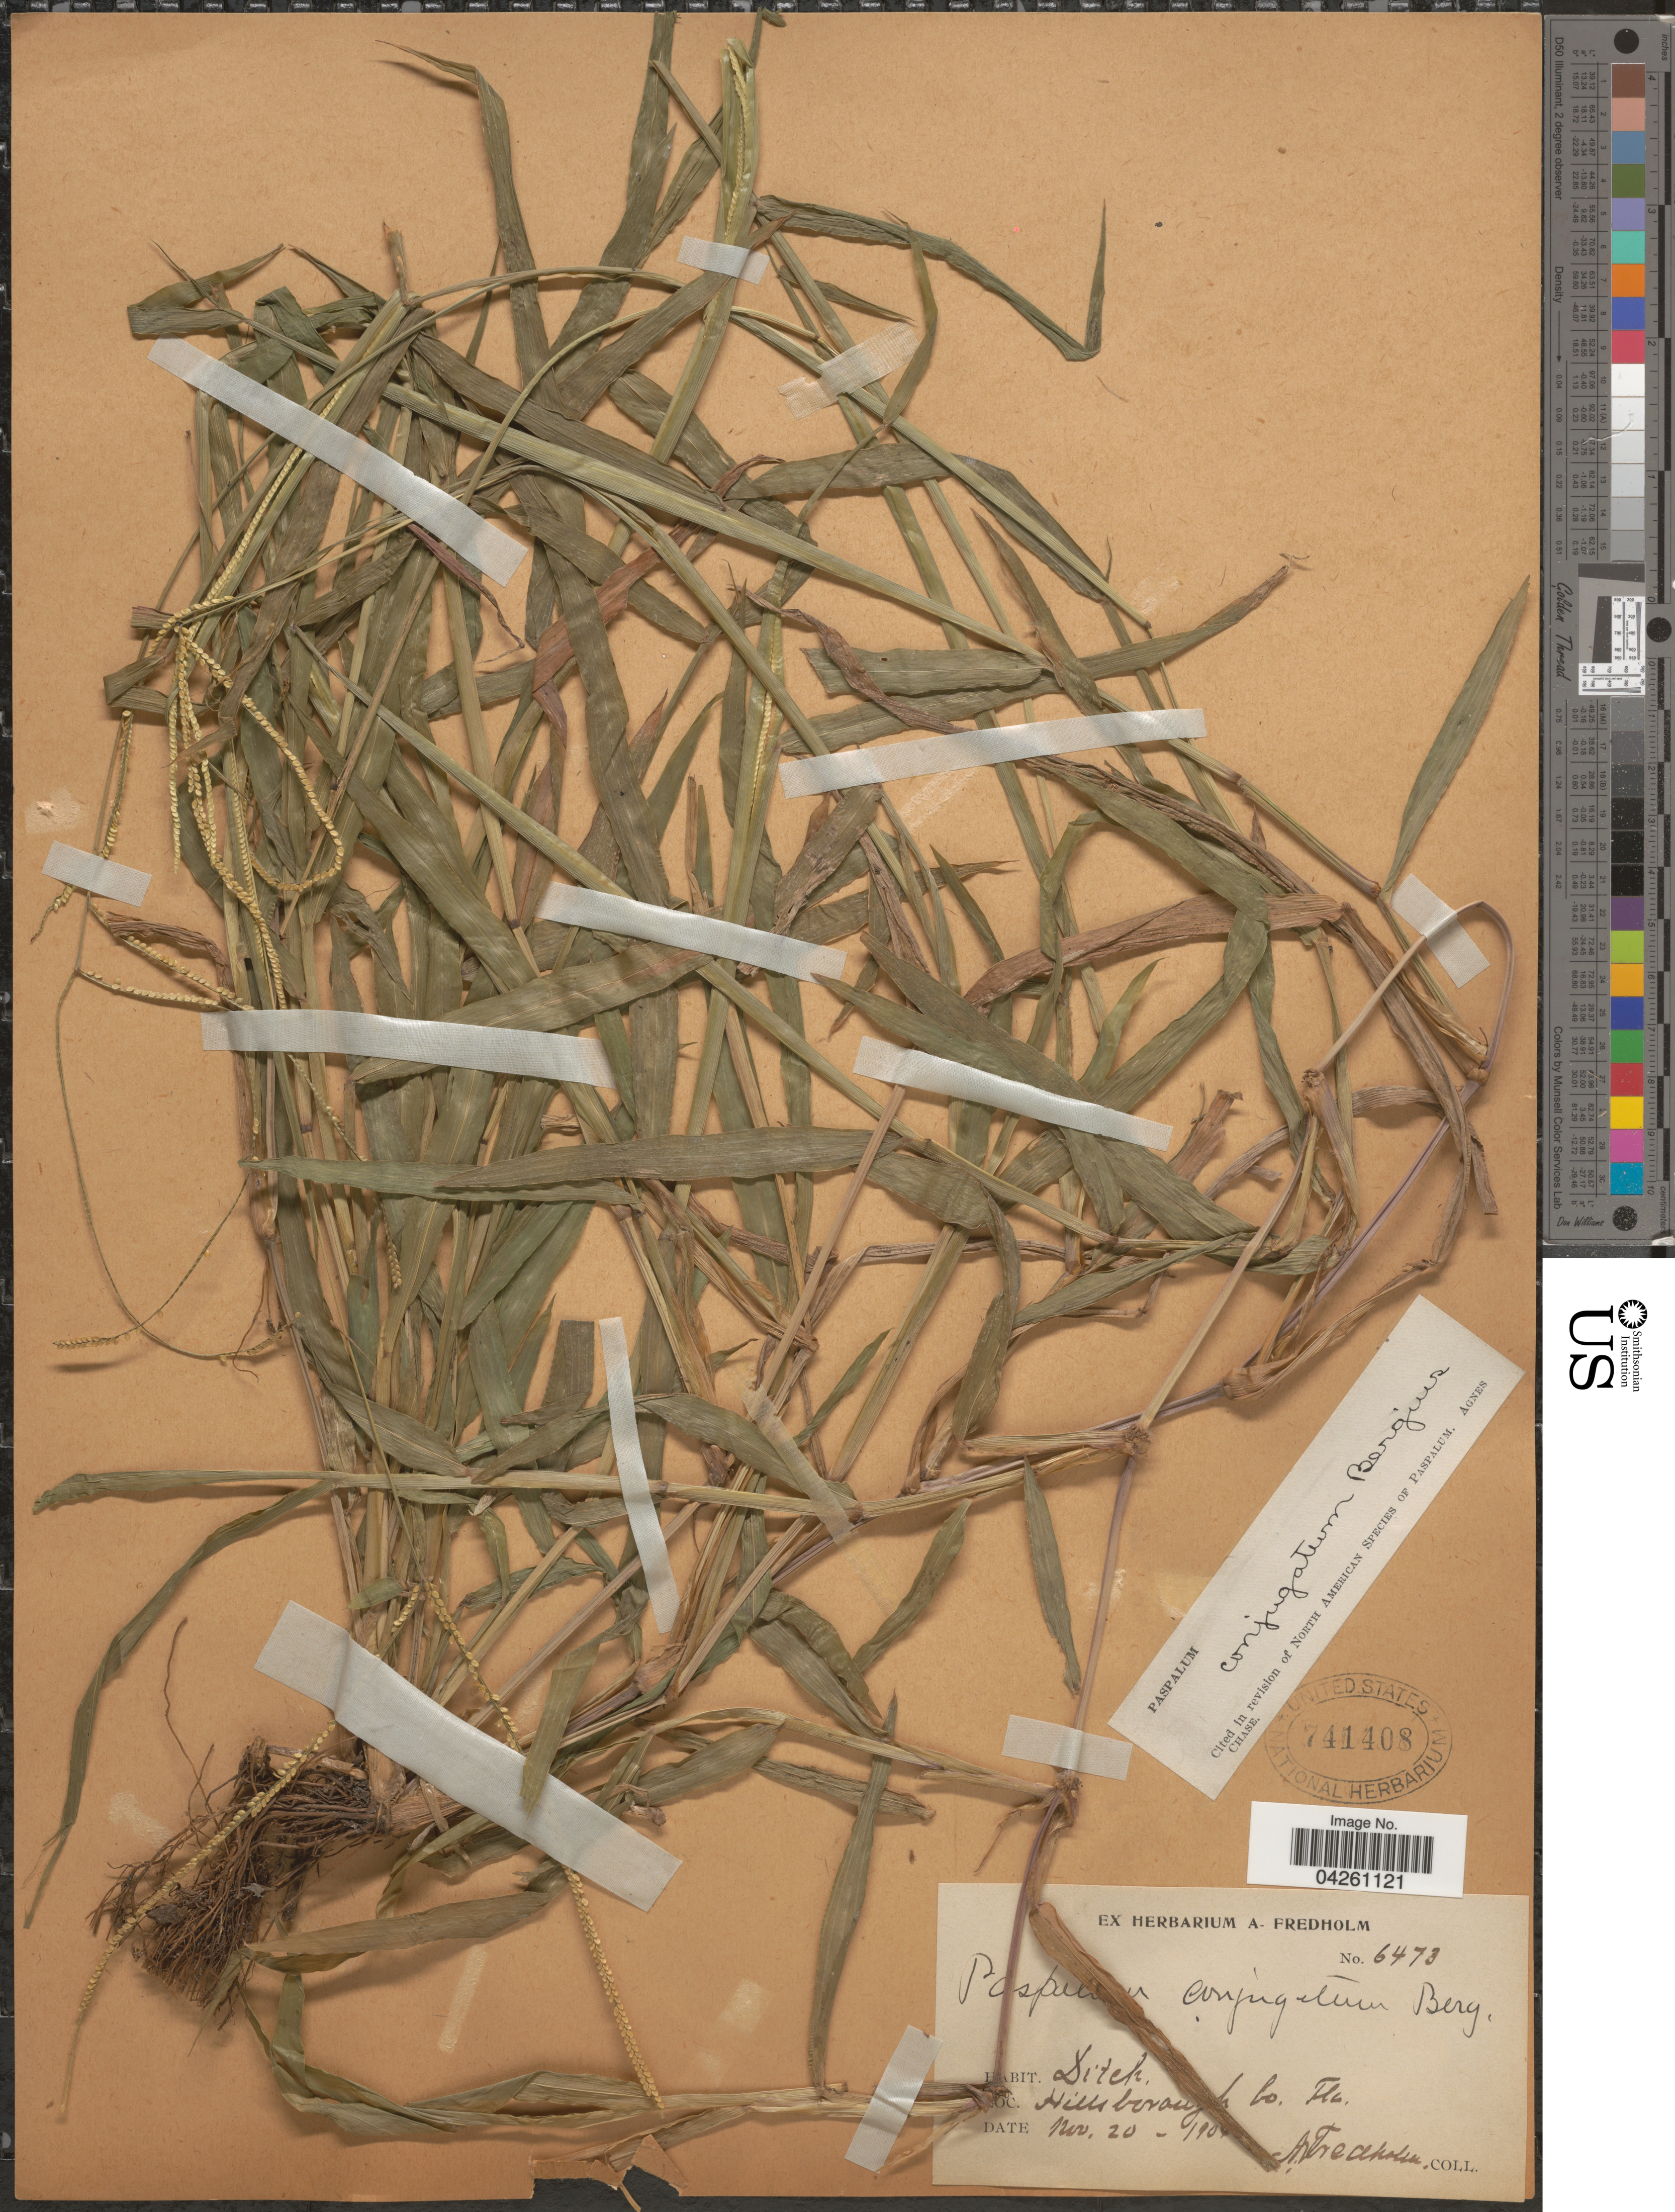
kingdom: Plantae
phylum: Tracheophyta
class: Liliopsida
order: Poales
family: Poaceae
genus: Paspalum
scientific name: Paspalum conjugatum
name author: P.J. Bergius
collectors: A. Fredholm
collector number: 6473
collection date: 1904-11-20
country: United States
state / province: Florida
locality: Hillsborough Co.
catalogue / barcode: US 741408